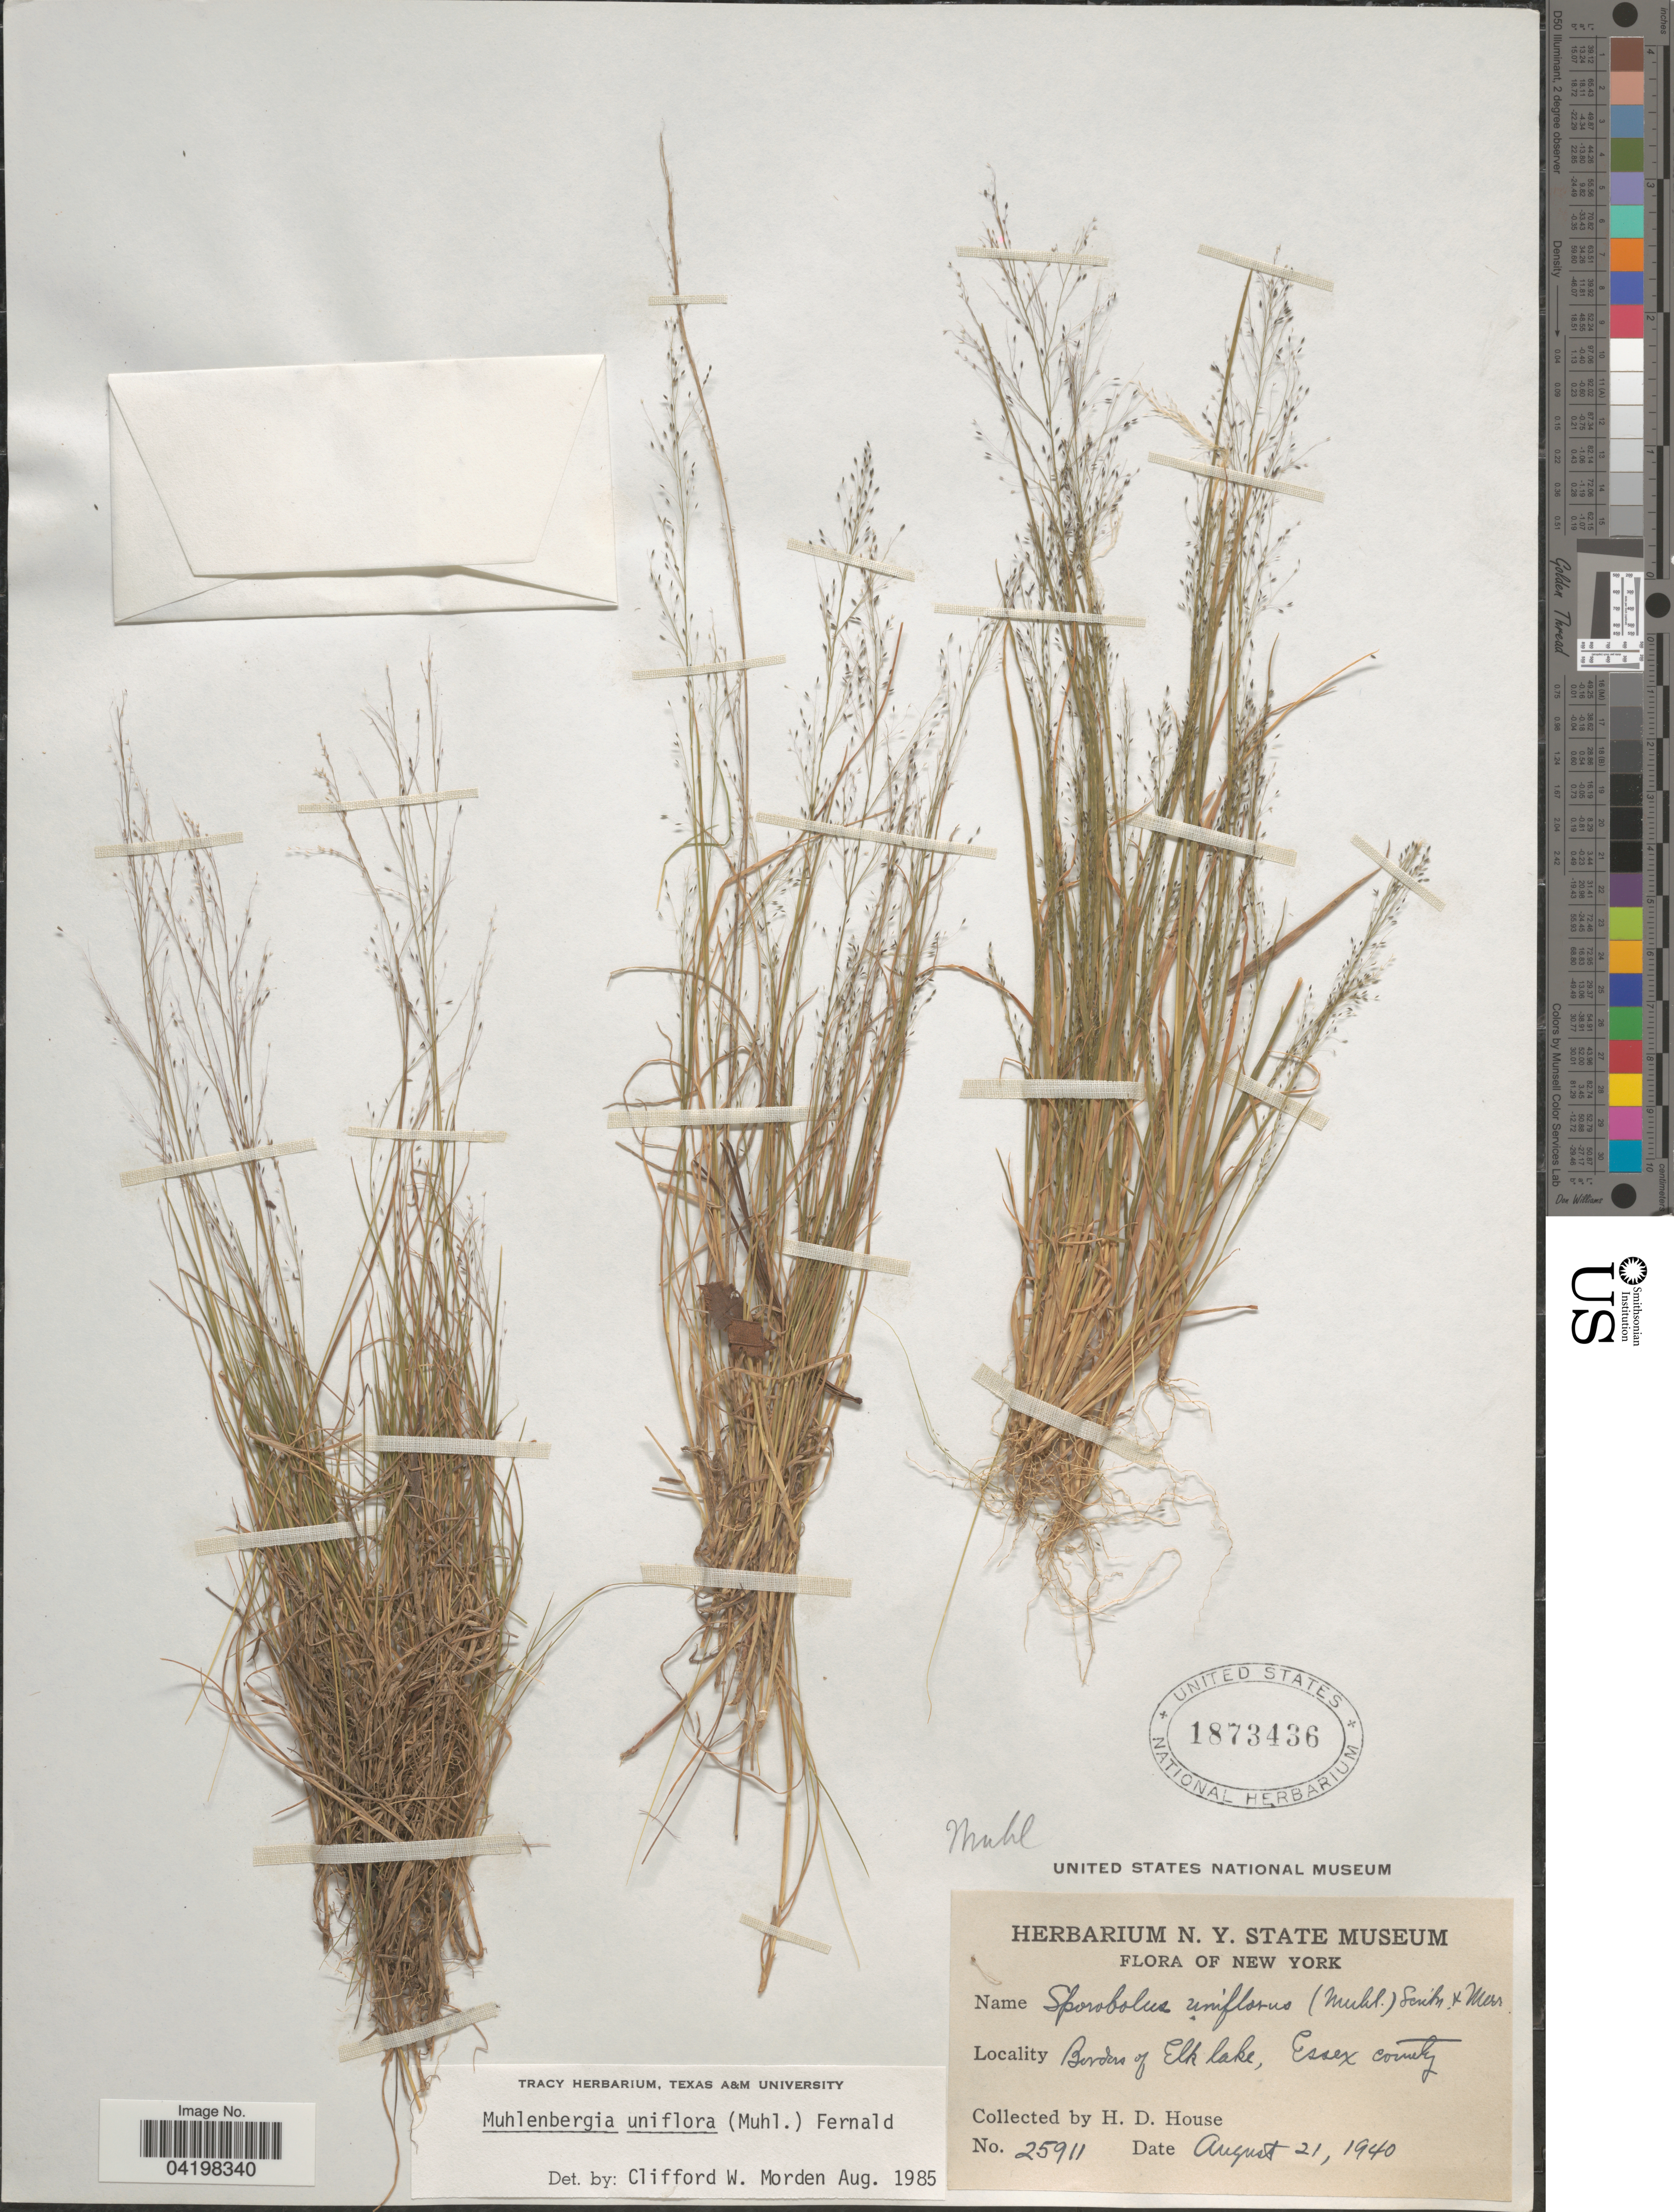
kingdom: Plantae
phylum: Tracheophyta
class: Liliopsida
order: Poales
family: Poaceae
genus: Muhlenbergia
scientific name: Muhlenbergia uniflora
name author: (Muhl.) Fernald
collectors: H. D. House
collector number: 25911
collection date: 1940-08-21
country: United States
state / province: New York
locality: Borders of Elk lake, Essex county.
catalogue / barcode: US 1873436